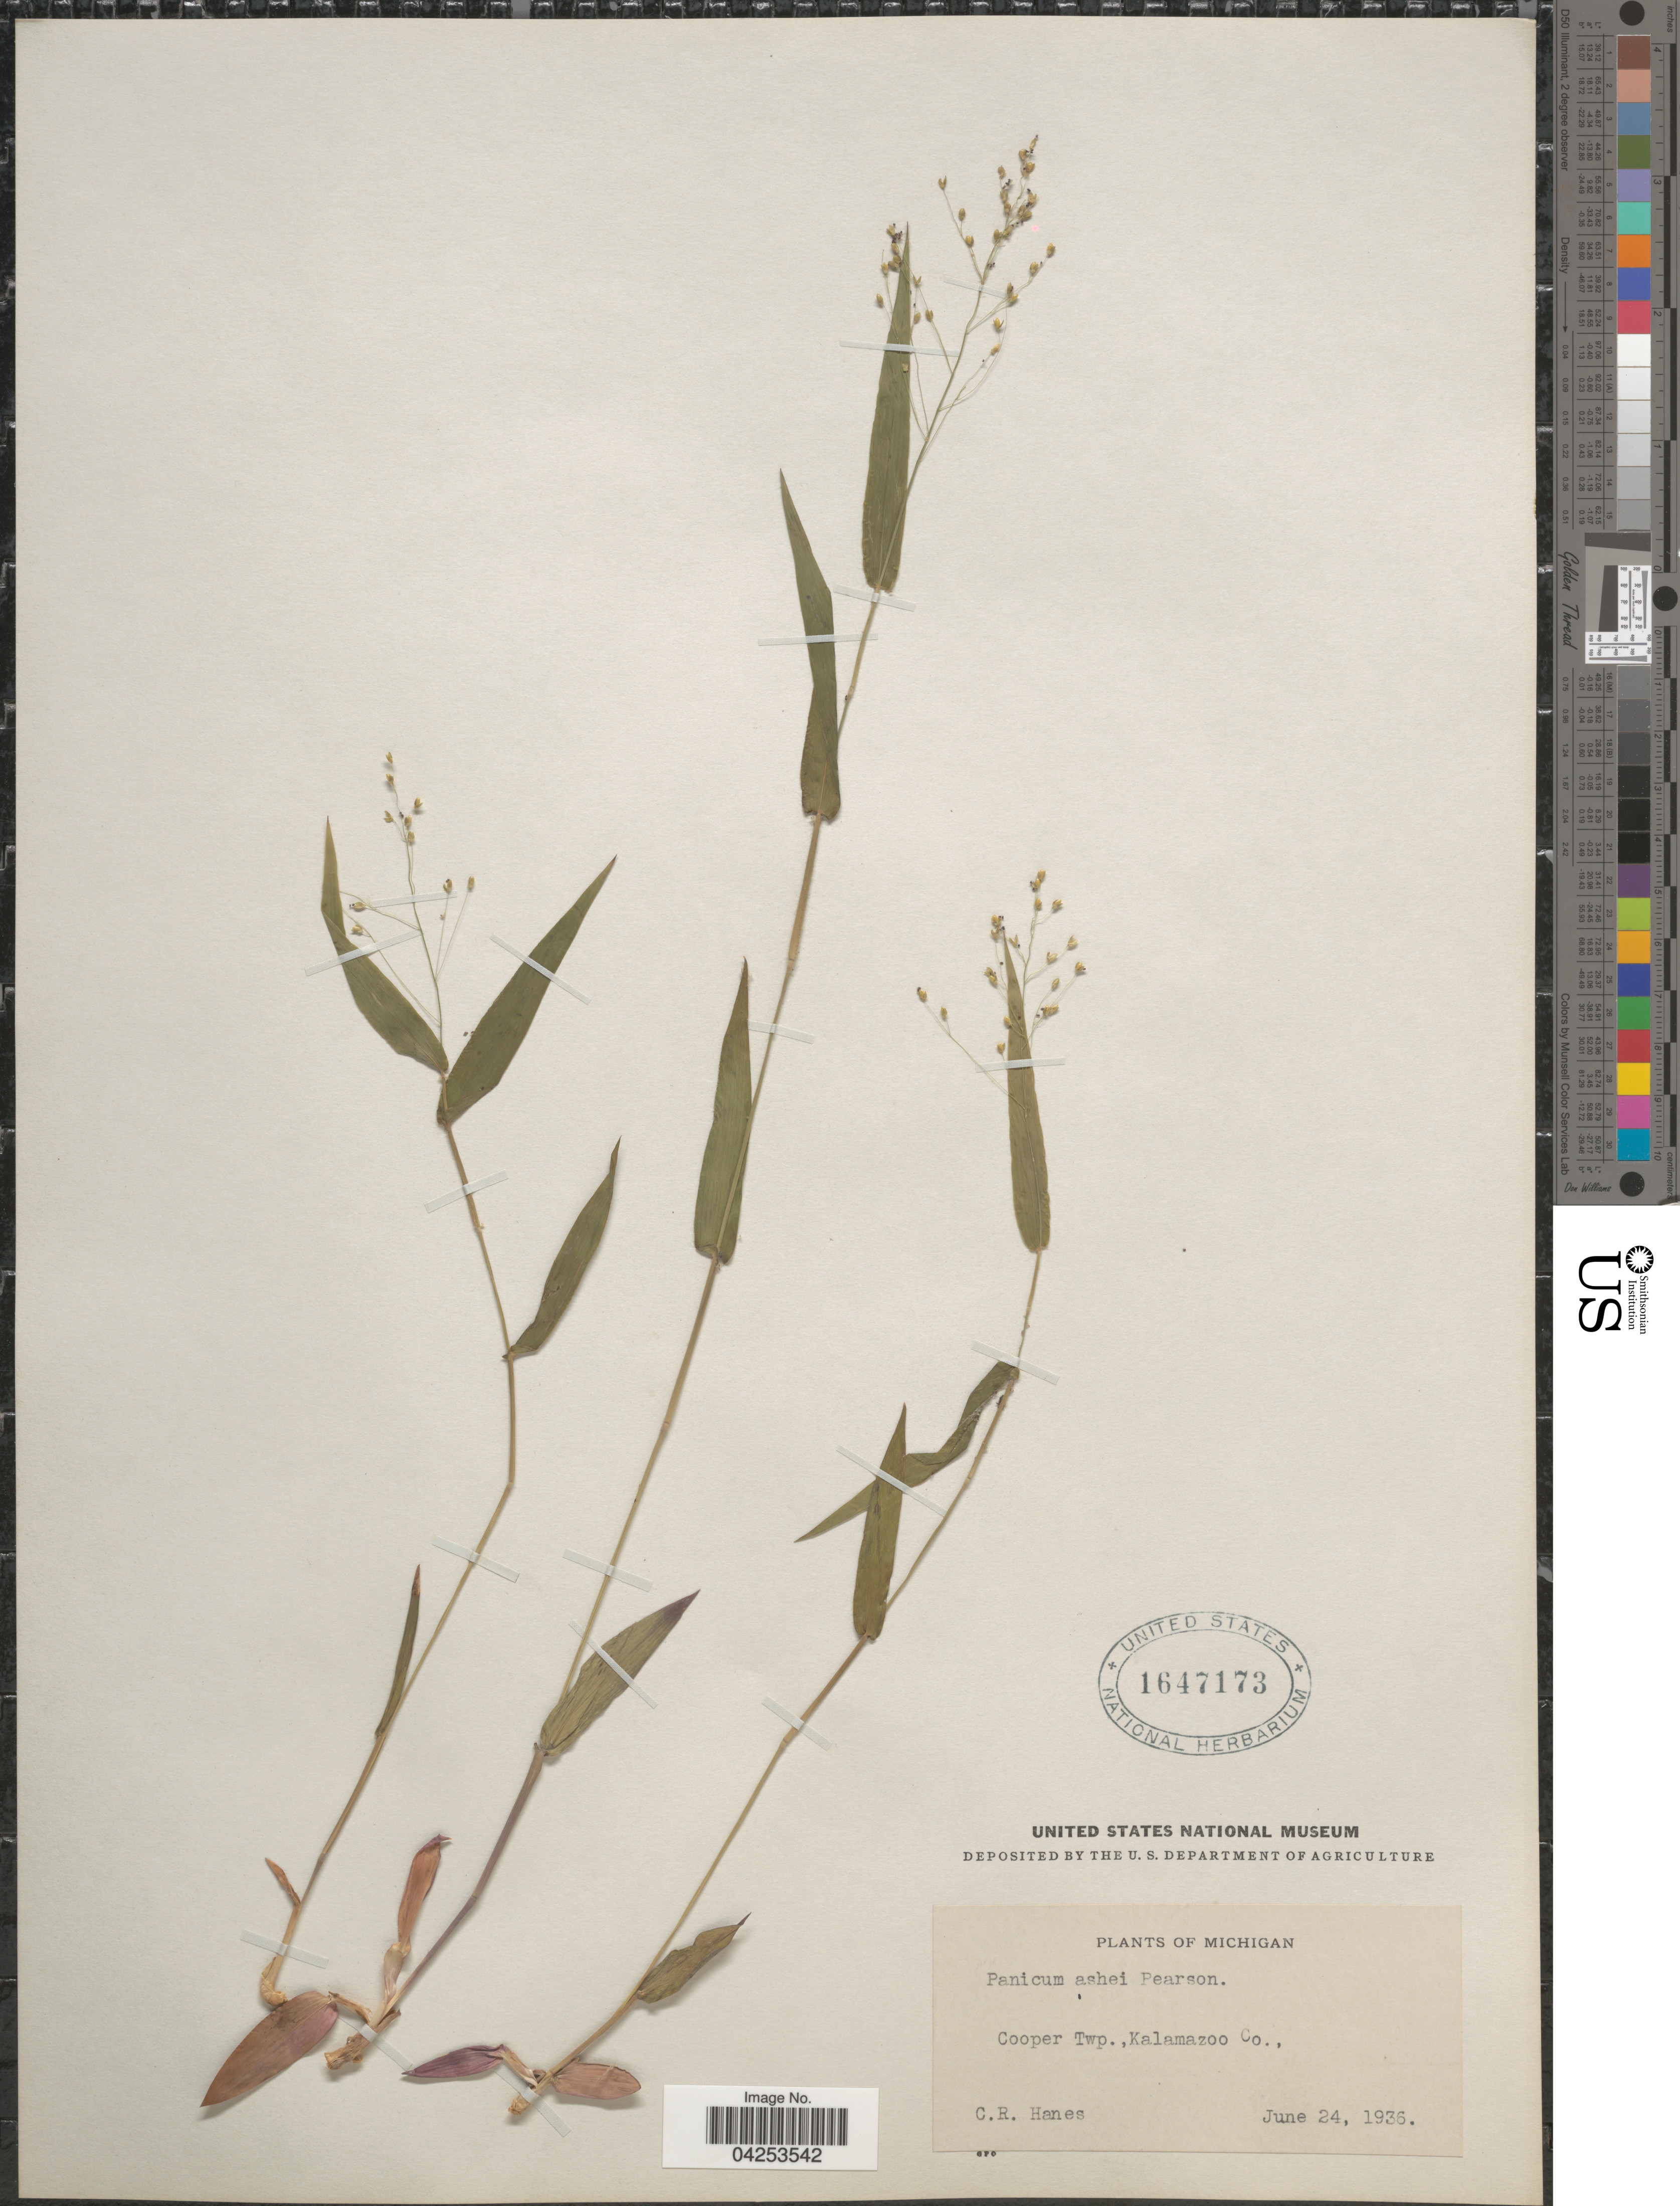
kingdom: Plantae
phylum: Tracheophyta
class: Liliopsida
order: Poales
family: Poaceae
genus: Dichanthelium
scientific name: Dichanthelium commutatum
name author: (Schult.) Gould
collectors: C. Hanes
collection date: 1936-06-24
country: United States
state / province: Michigan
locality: Cooper Twp.,Kalamazoo Co.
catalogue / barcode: US 1647173